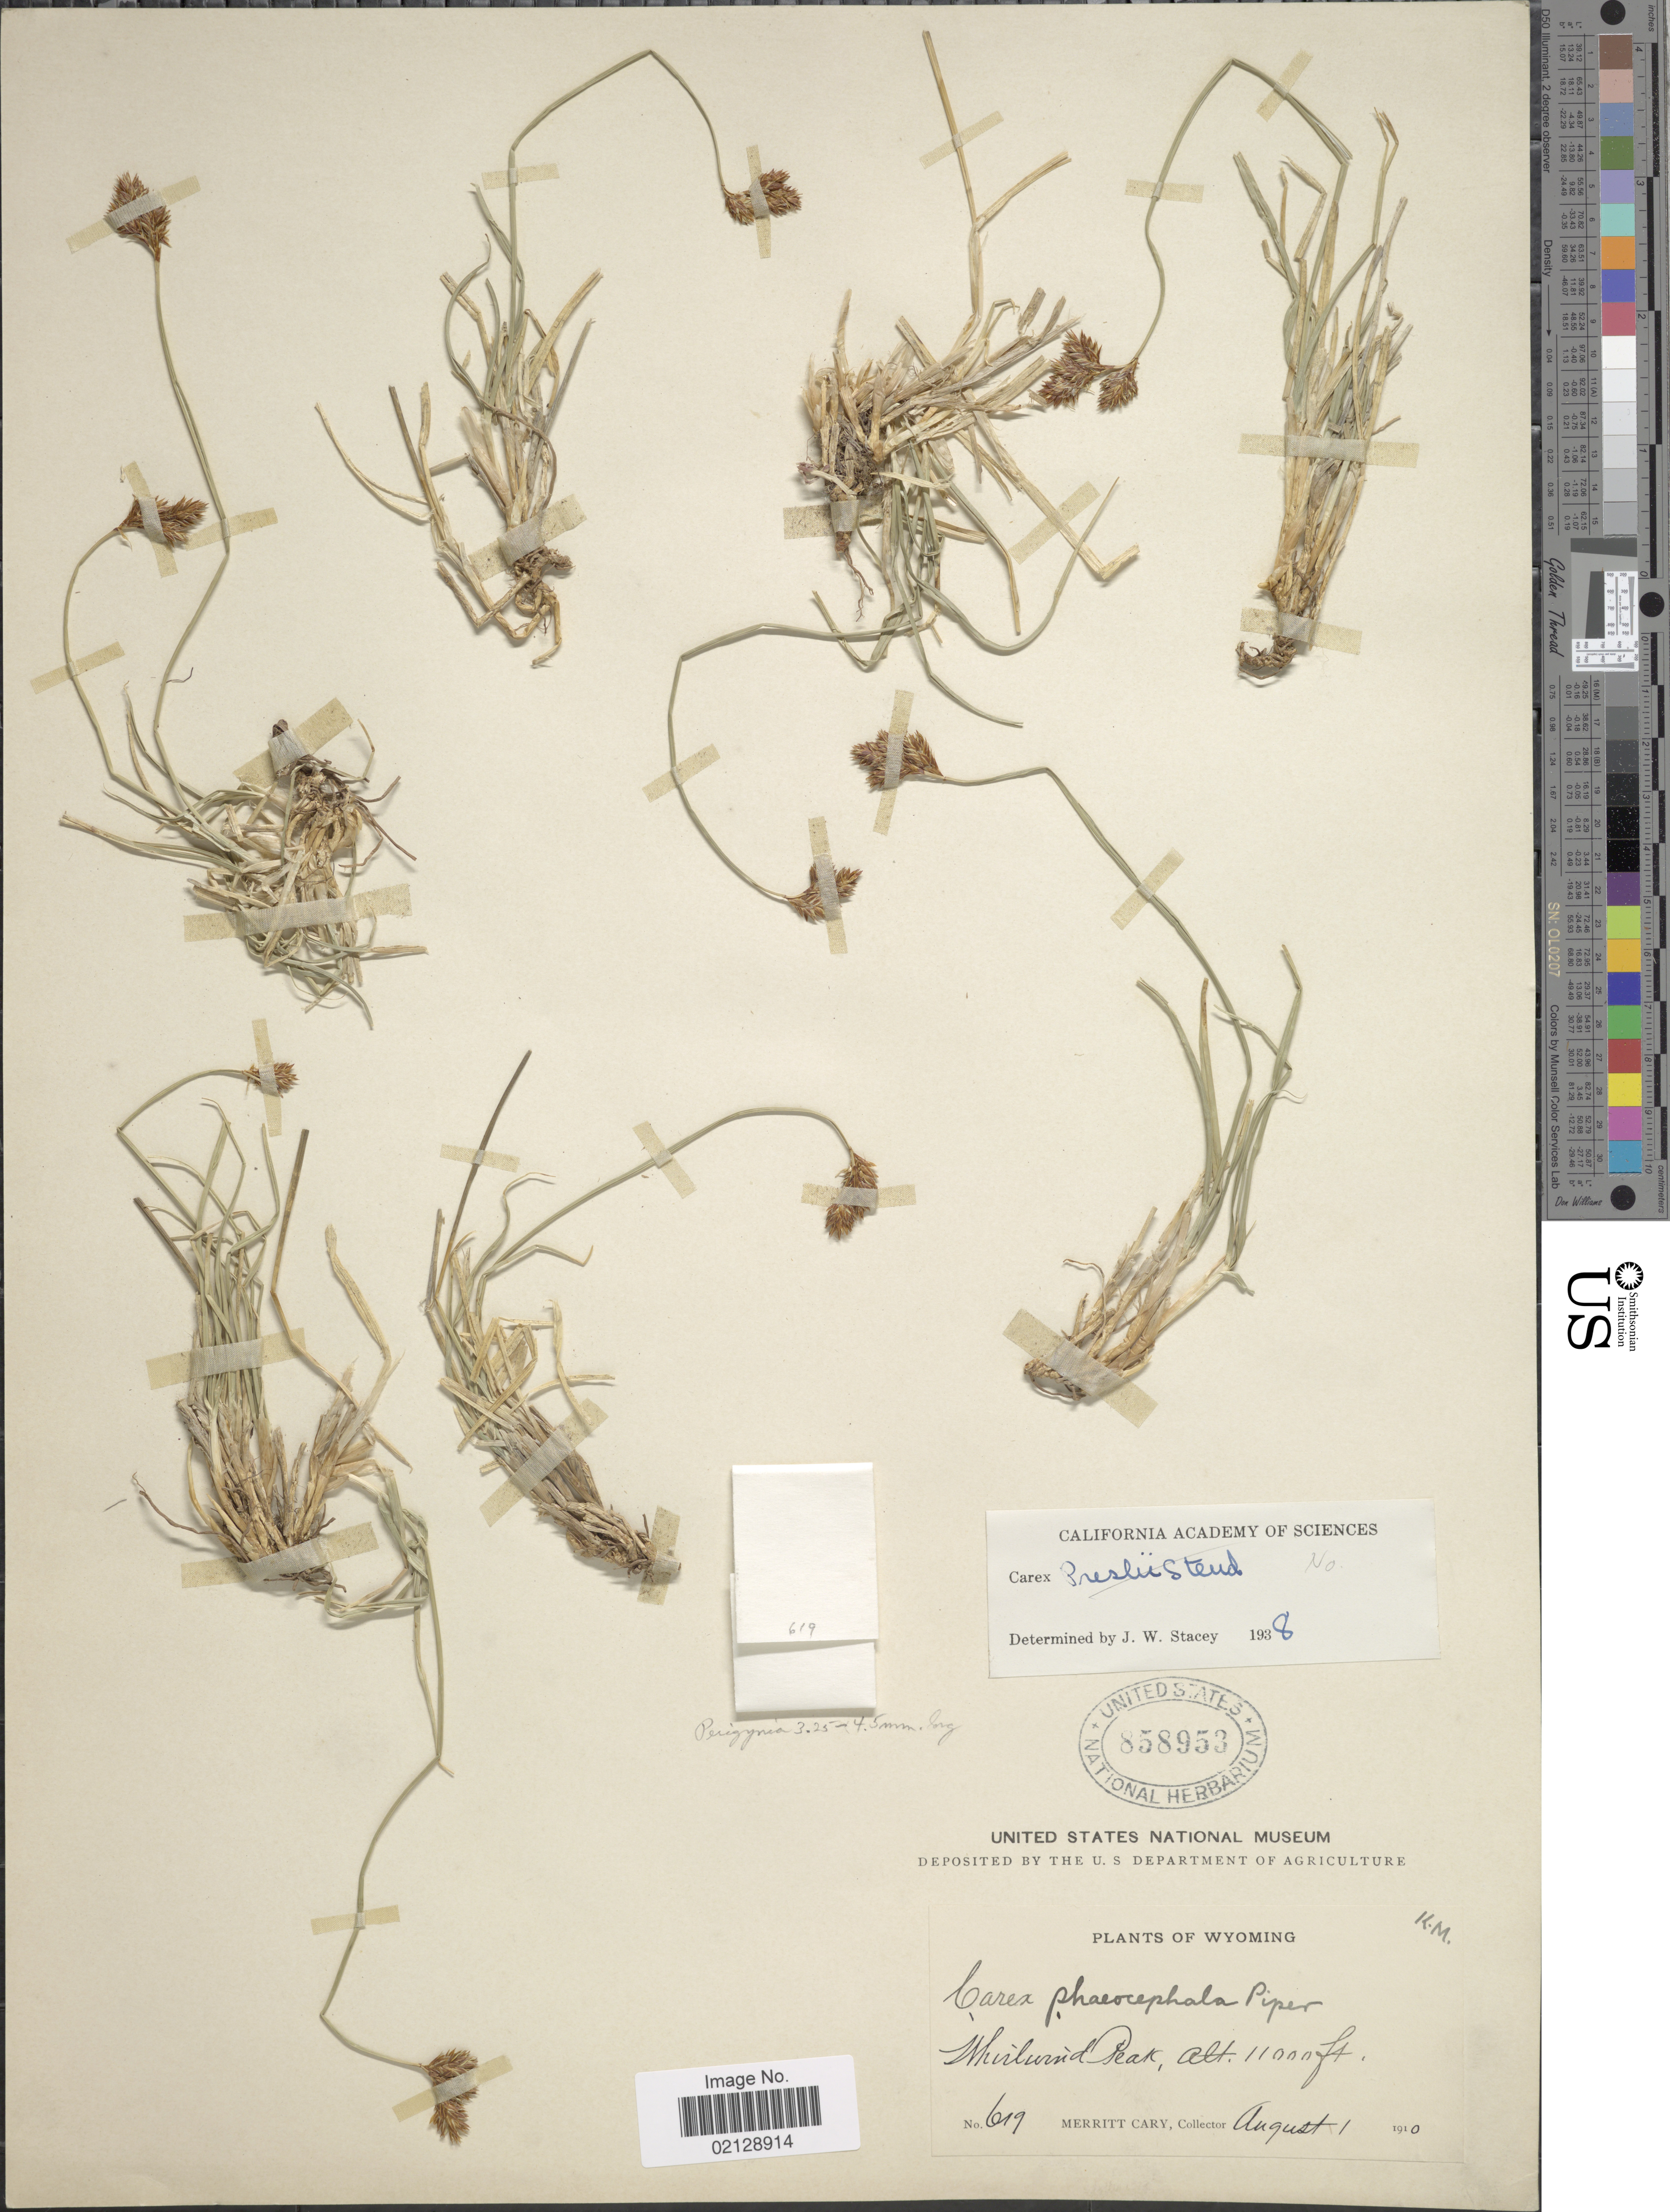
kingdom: Plantae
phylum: Tracheophyta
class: Liliopsida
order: Poales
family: Cyperaceae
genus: Carex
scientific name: Carex phaeocephala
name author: Piper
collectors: M. Cary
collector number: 619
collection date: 1910-08-01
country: United States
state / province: Wyoming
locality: Whirlwind Peak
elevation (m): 3353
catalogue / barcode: US 858953